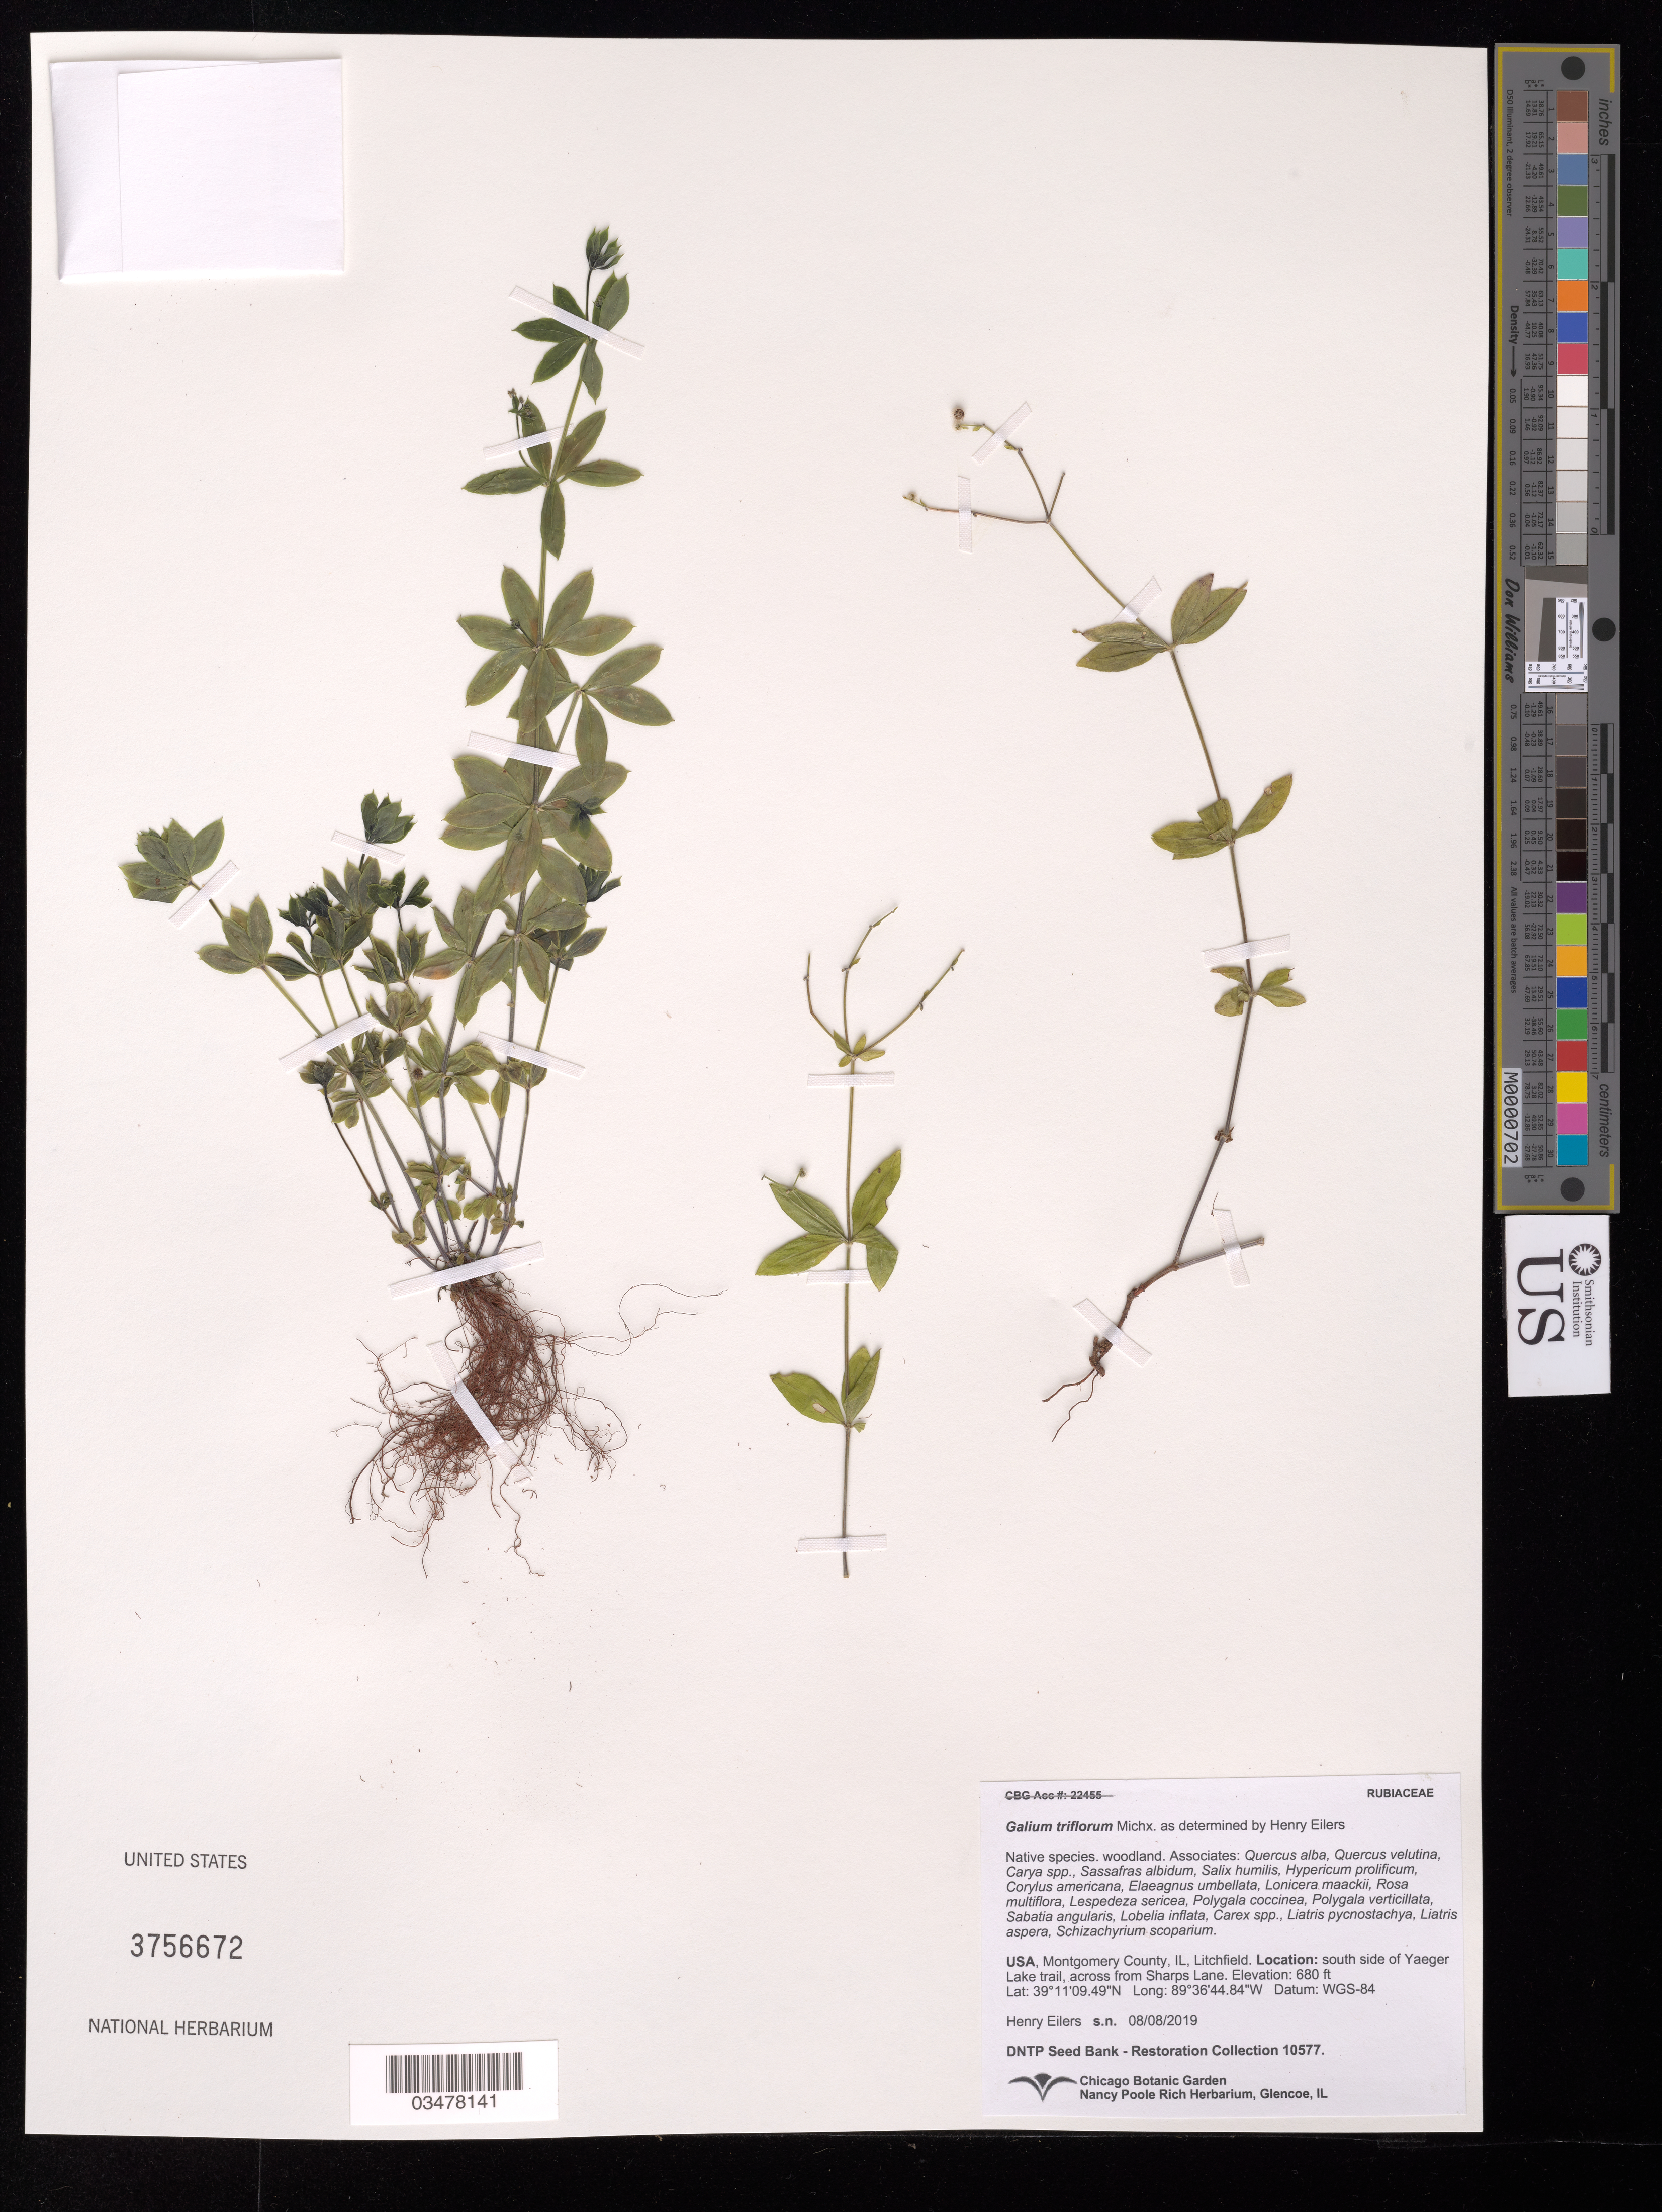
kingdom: Plantae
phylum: Tracheophyta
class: Magnoliopsida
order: Gentianales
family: Rubiaceae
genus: Galium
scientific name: Galium triflorum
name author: Michx.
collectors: H. Eilers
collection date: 2019-08-08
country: United States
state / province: Illinois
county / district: Montgomery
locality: Litchfield, south side of Yaeger Lake trail, across from Sharps Lane.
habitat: Woodland. With Quercus alba, Carya sp., Salix humilis, Rosa multiflora, Carex sp., etc.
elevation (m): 207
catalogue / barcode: US 3756672